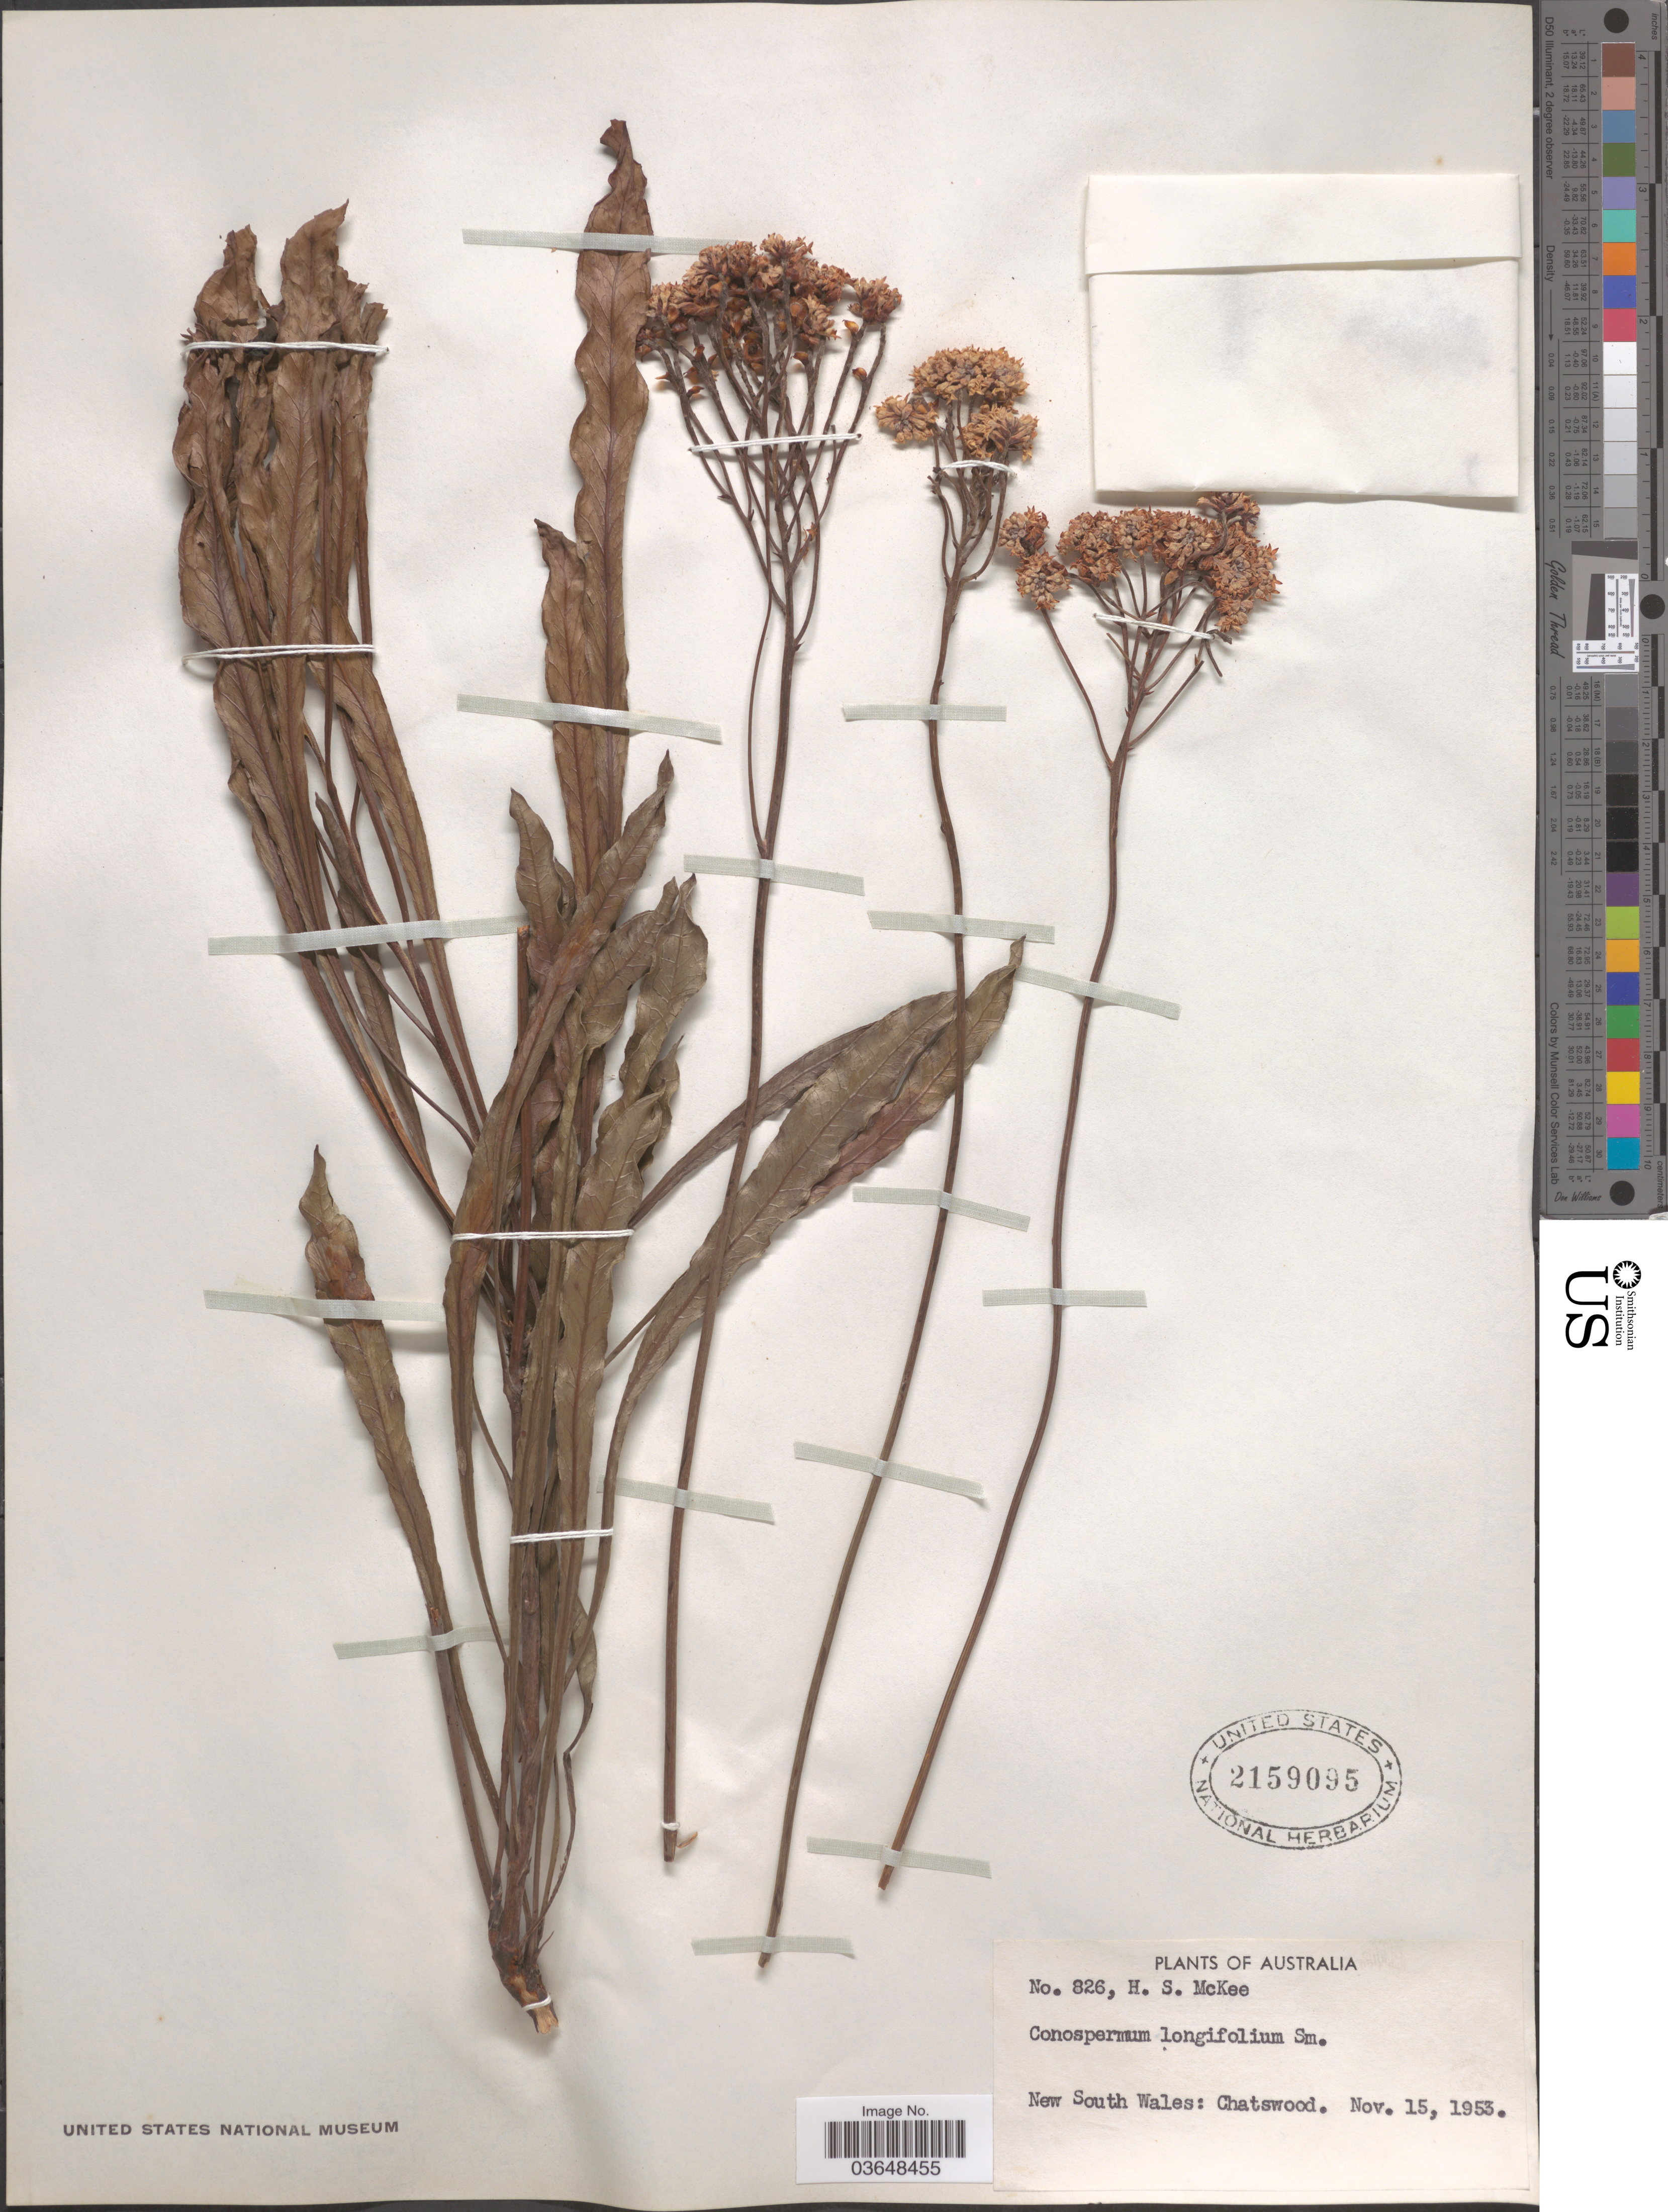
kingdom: Plantae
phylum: Tracheophyta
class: Magnoliopsida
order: Proteales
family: Proteaceae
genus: Conospermum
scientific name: Conospermum longifolium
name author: Sm.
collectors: H. S. McKee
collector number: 826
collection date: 1953-11-15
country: Australia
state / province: New South Wales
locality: Chatswood.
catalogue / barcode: US 2159095